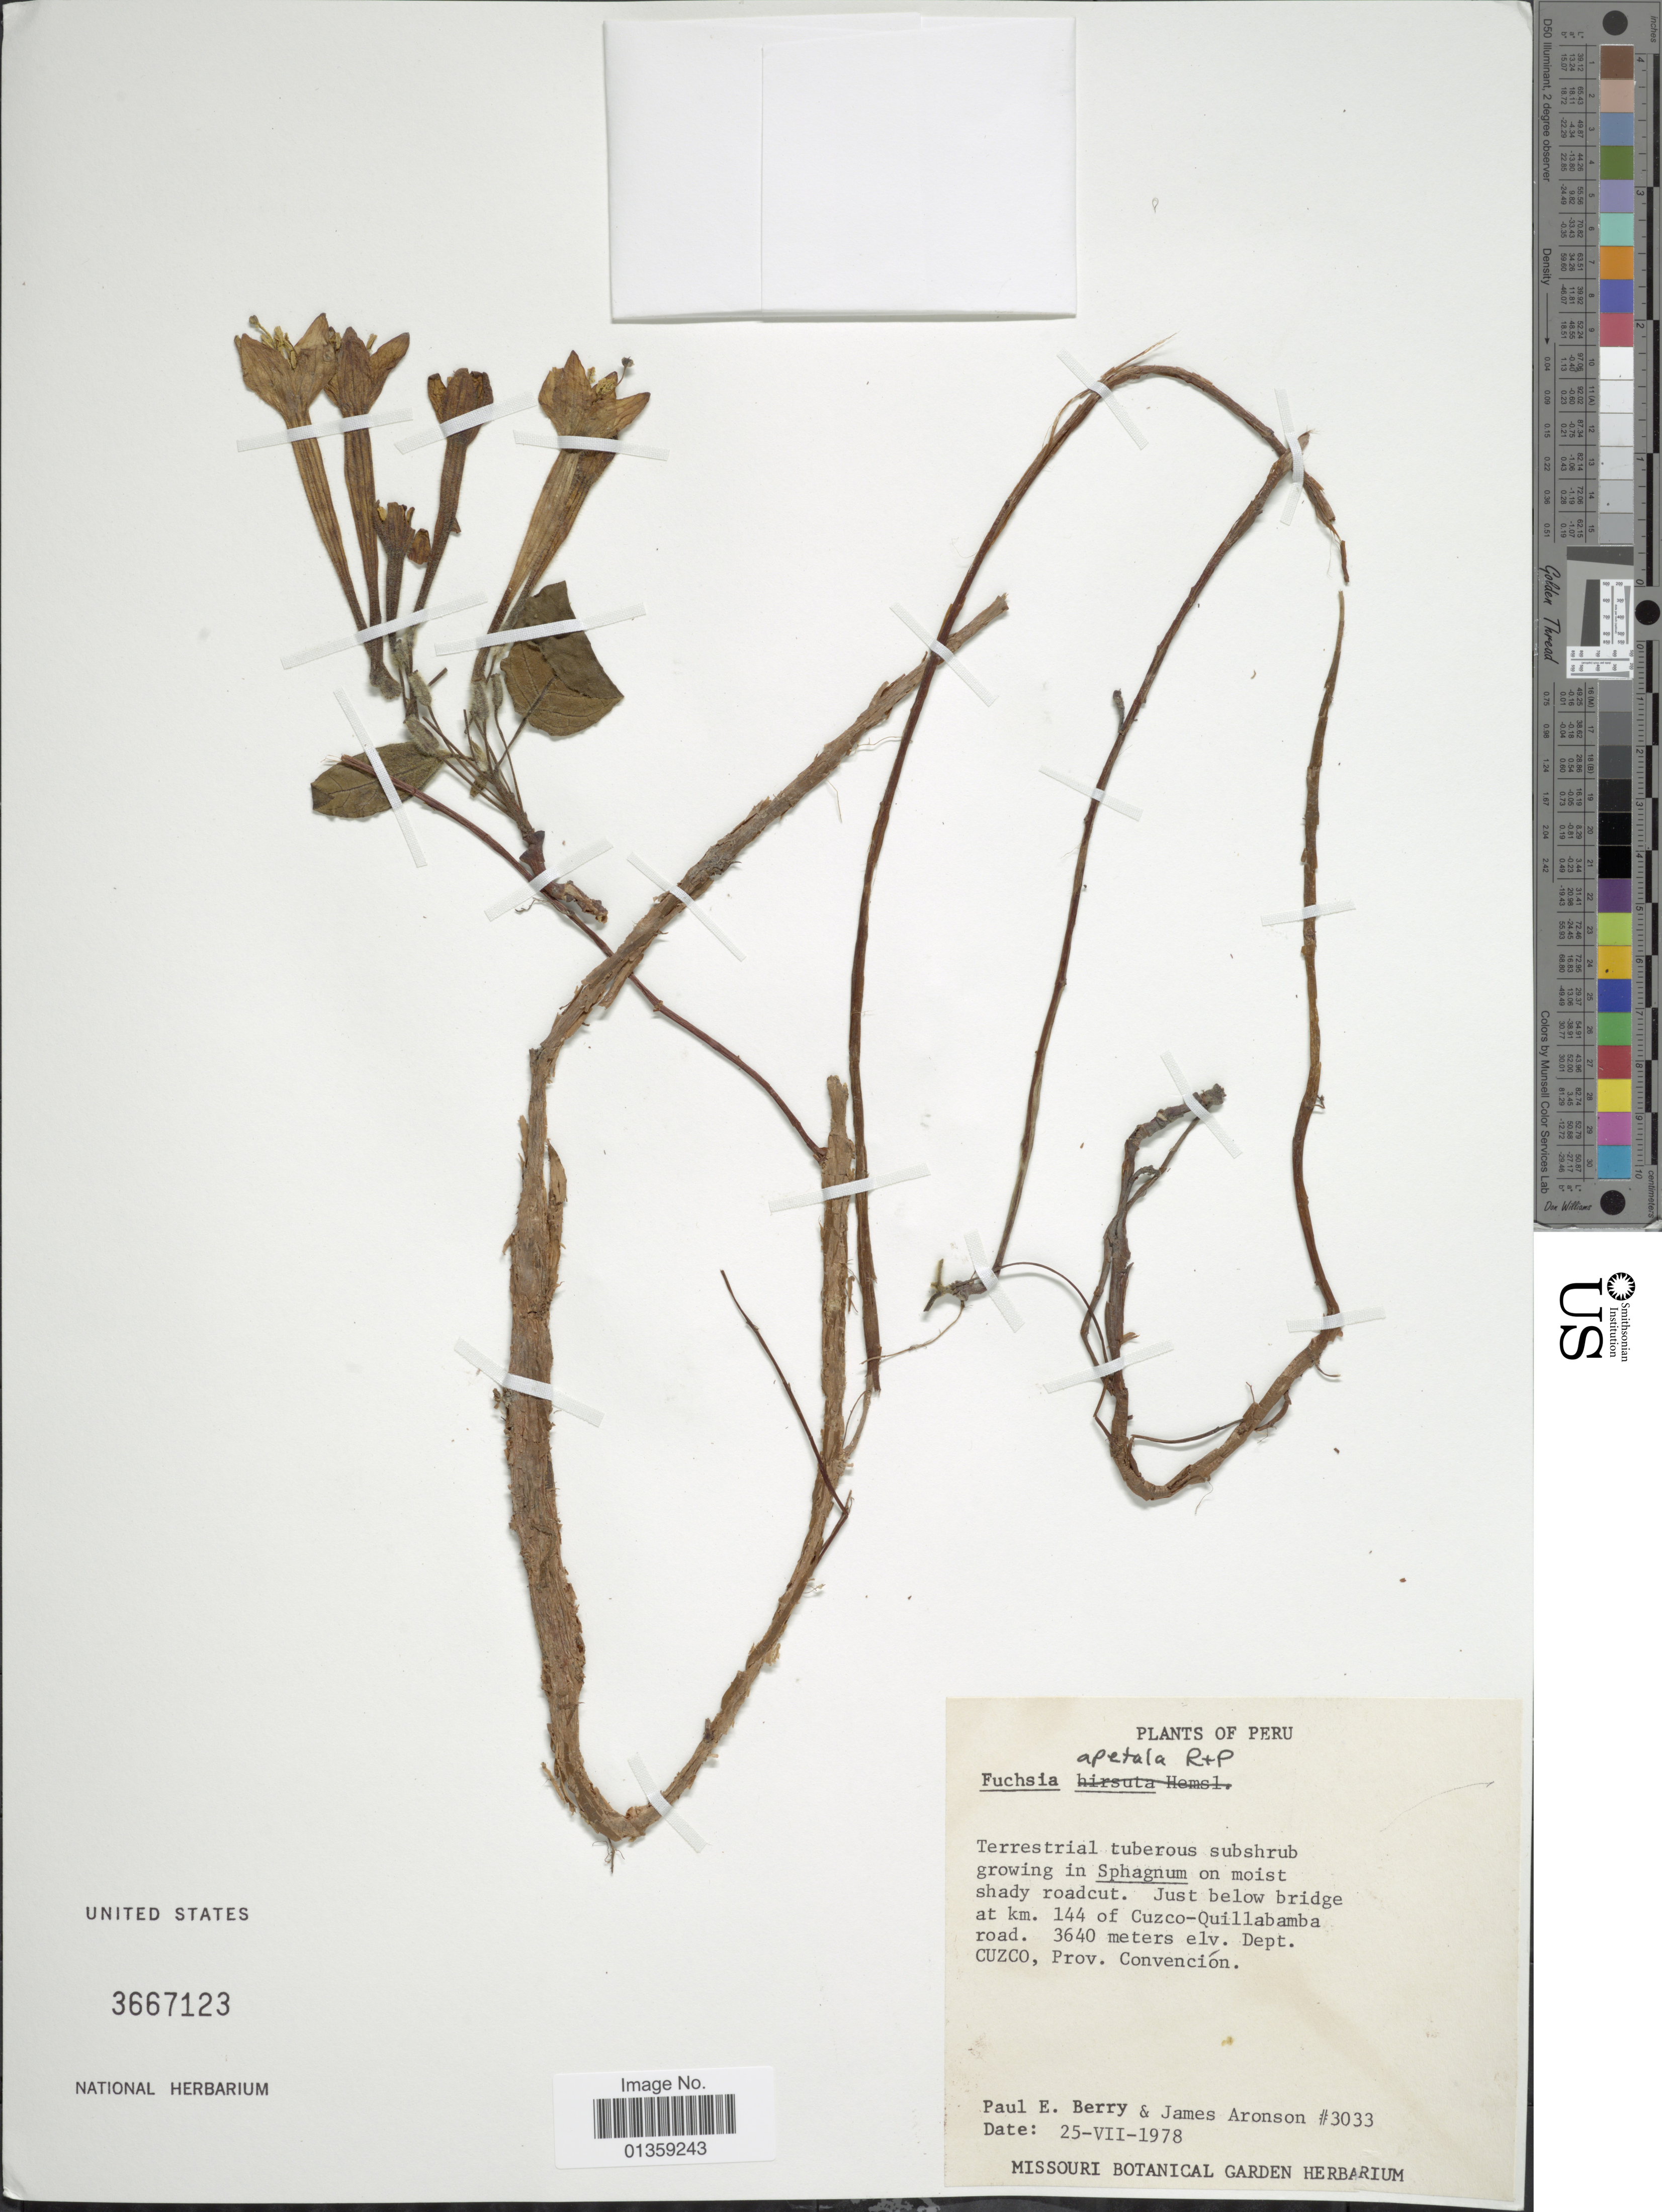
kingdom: Plantae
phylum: Tracheophyta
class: Magnoliopsida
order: Myrtales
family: Onagraceae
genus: Fuchsia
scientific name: Fuchsia apetala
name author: Ruiz & Pav.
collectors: P. E. Berry & J. Aronson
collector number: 3033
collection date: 1978-07-25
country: Peru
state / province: Cusco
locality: Just below bridge at km. 144 of Cuzco-Quillabamba road, Prov. Convención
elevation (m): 3640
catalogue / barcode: US 3667123